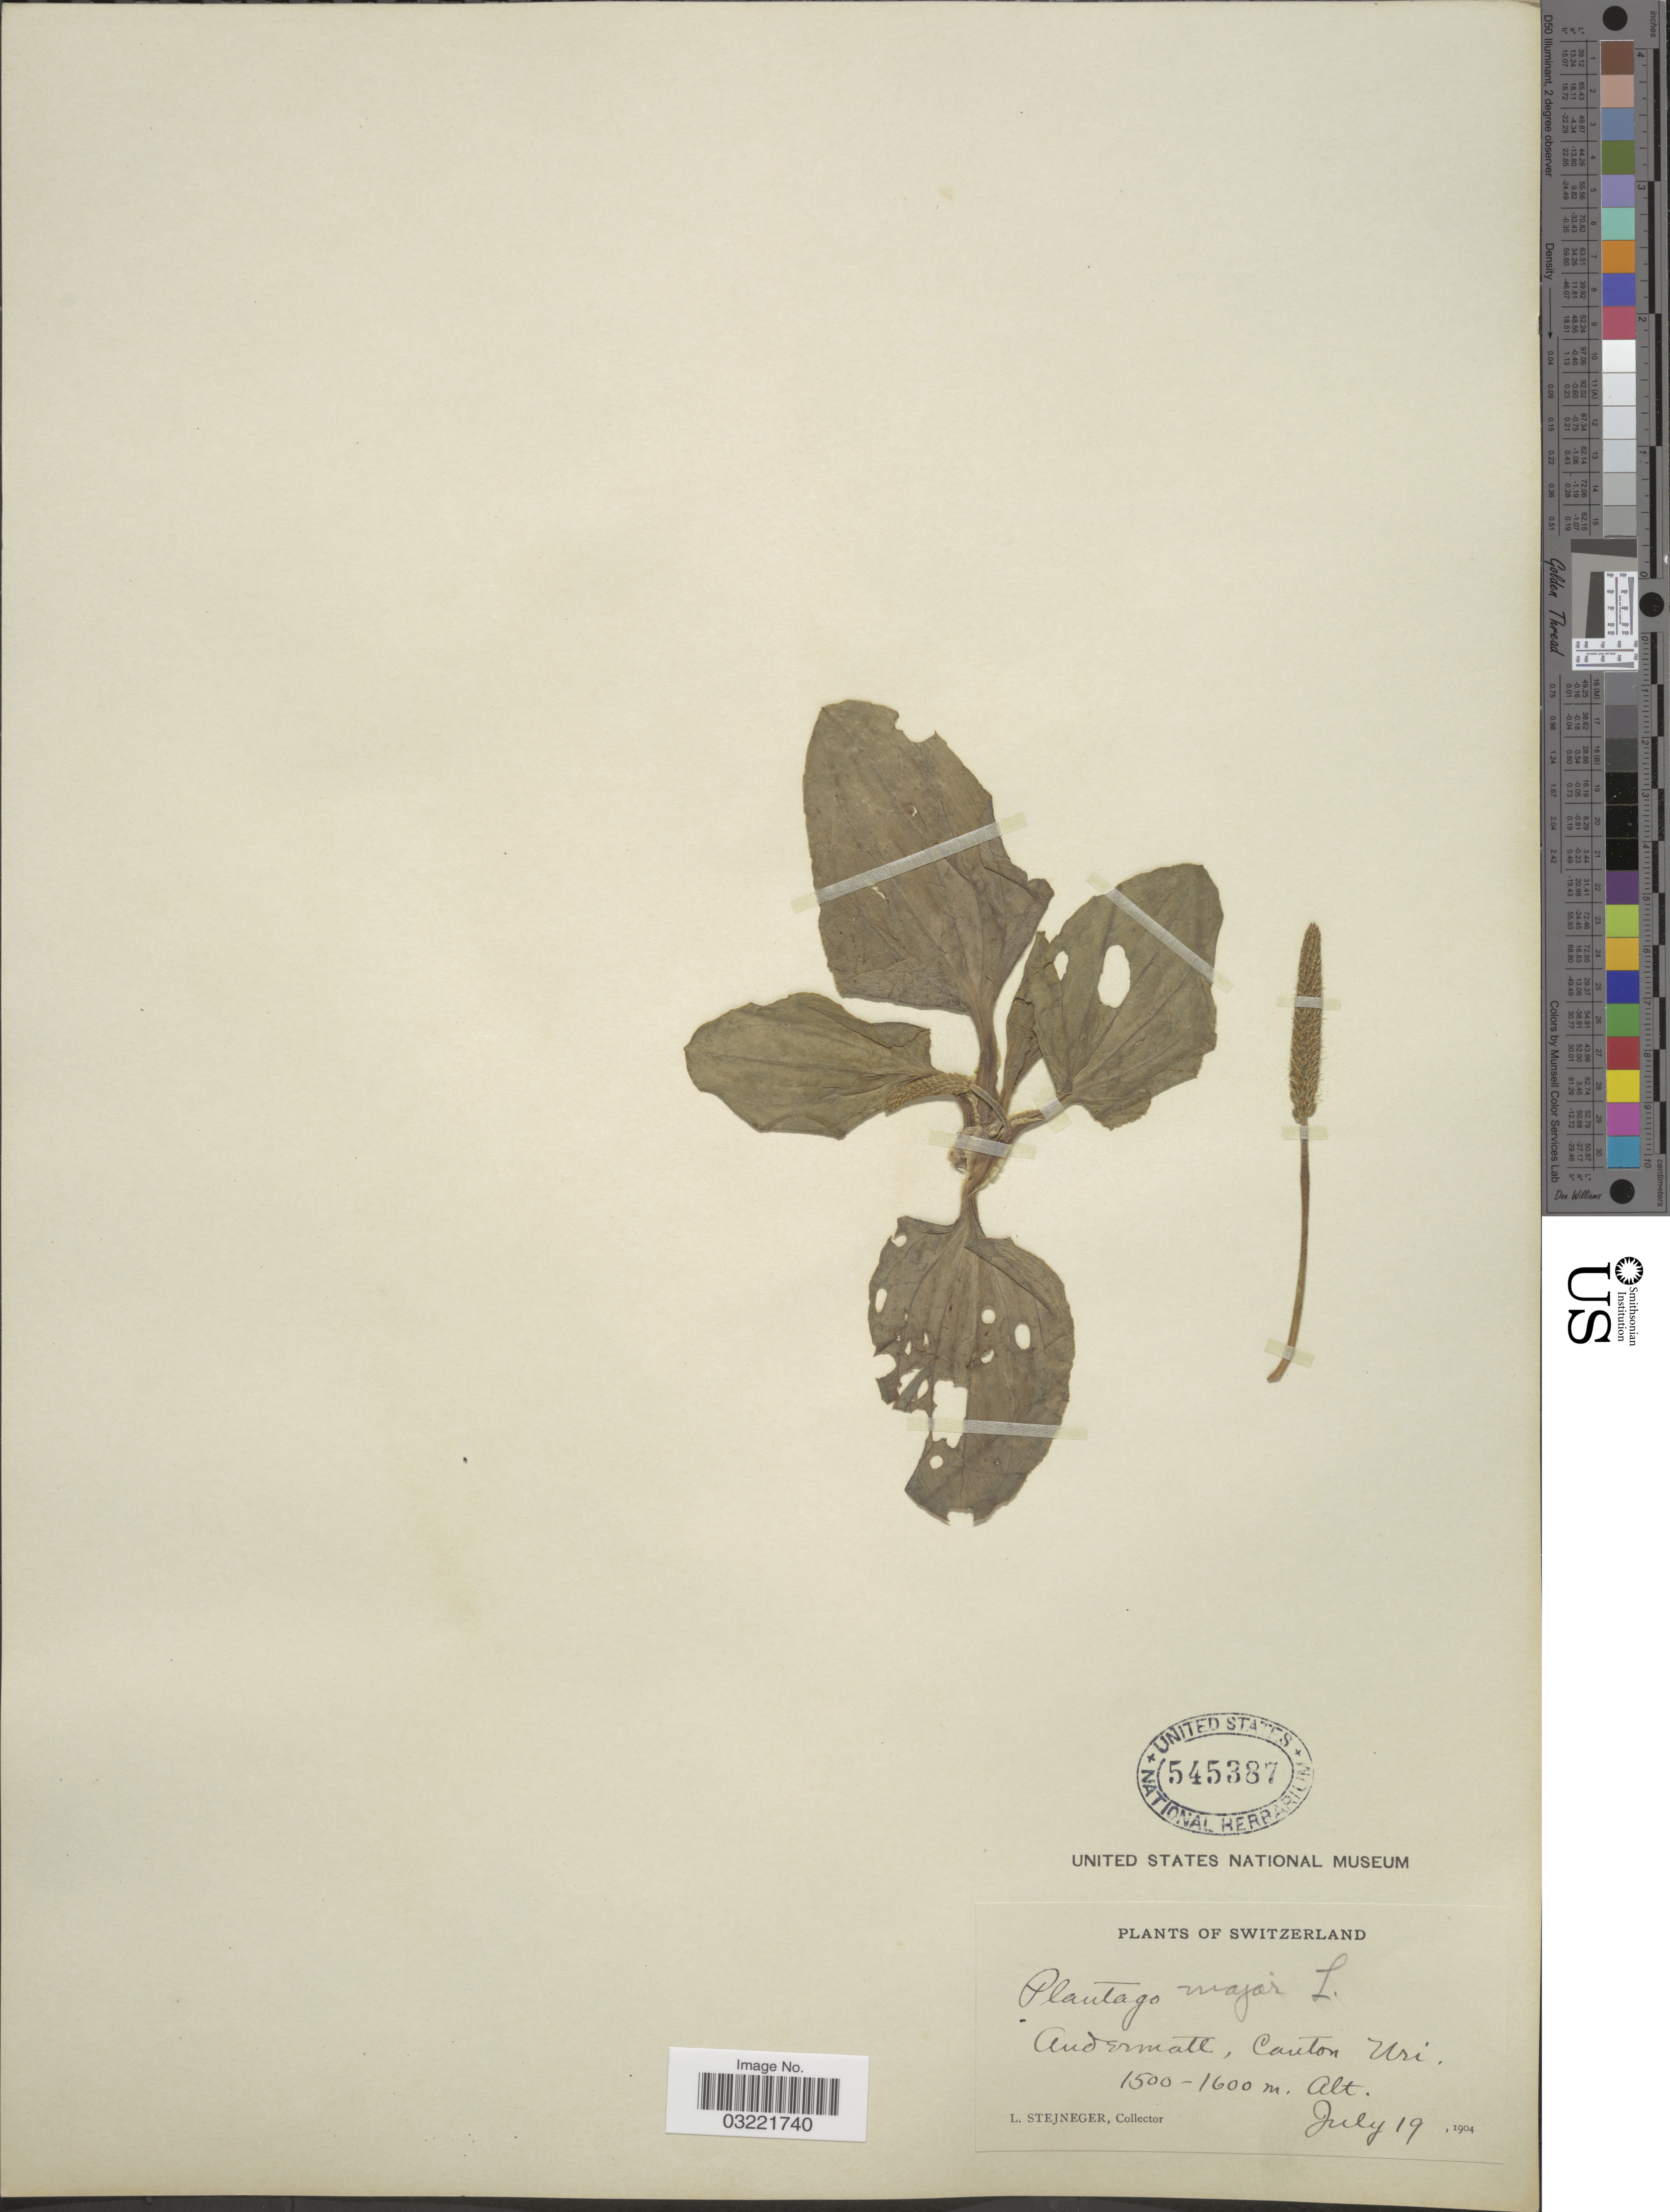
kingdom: Plantae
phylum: Tracheophyta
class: Magnoliopsida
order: Lamiales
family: Plantaginaceae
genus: Plantago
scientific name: Plantago major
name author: L.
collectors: L. Stejneger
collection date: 1904-07-19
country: Switzerland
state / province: Uri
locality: Andermatt, Canton Uri.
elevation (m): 1500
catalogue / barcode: US 545387